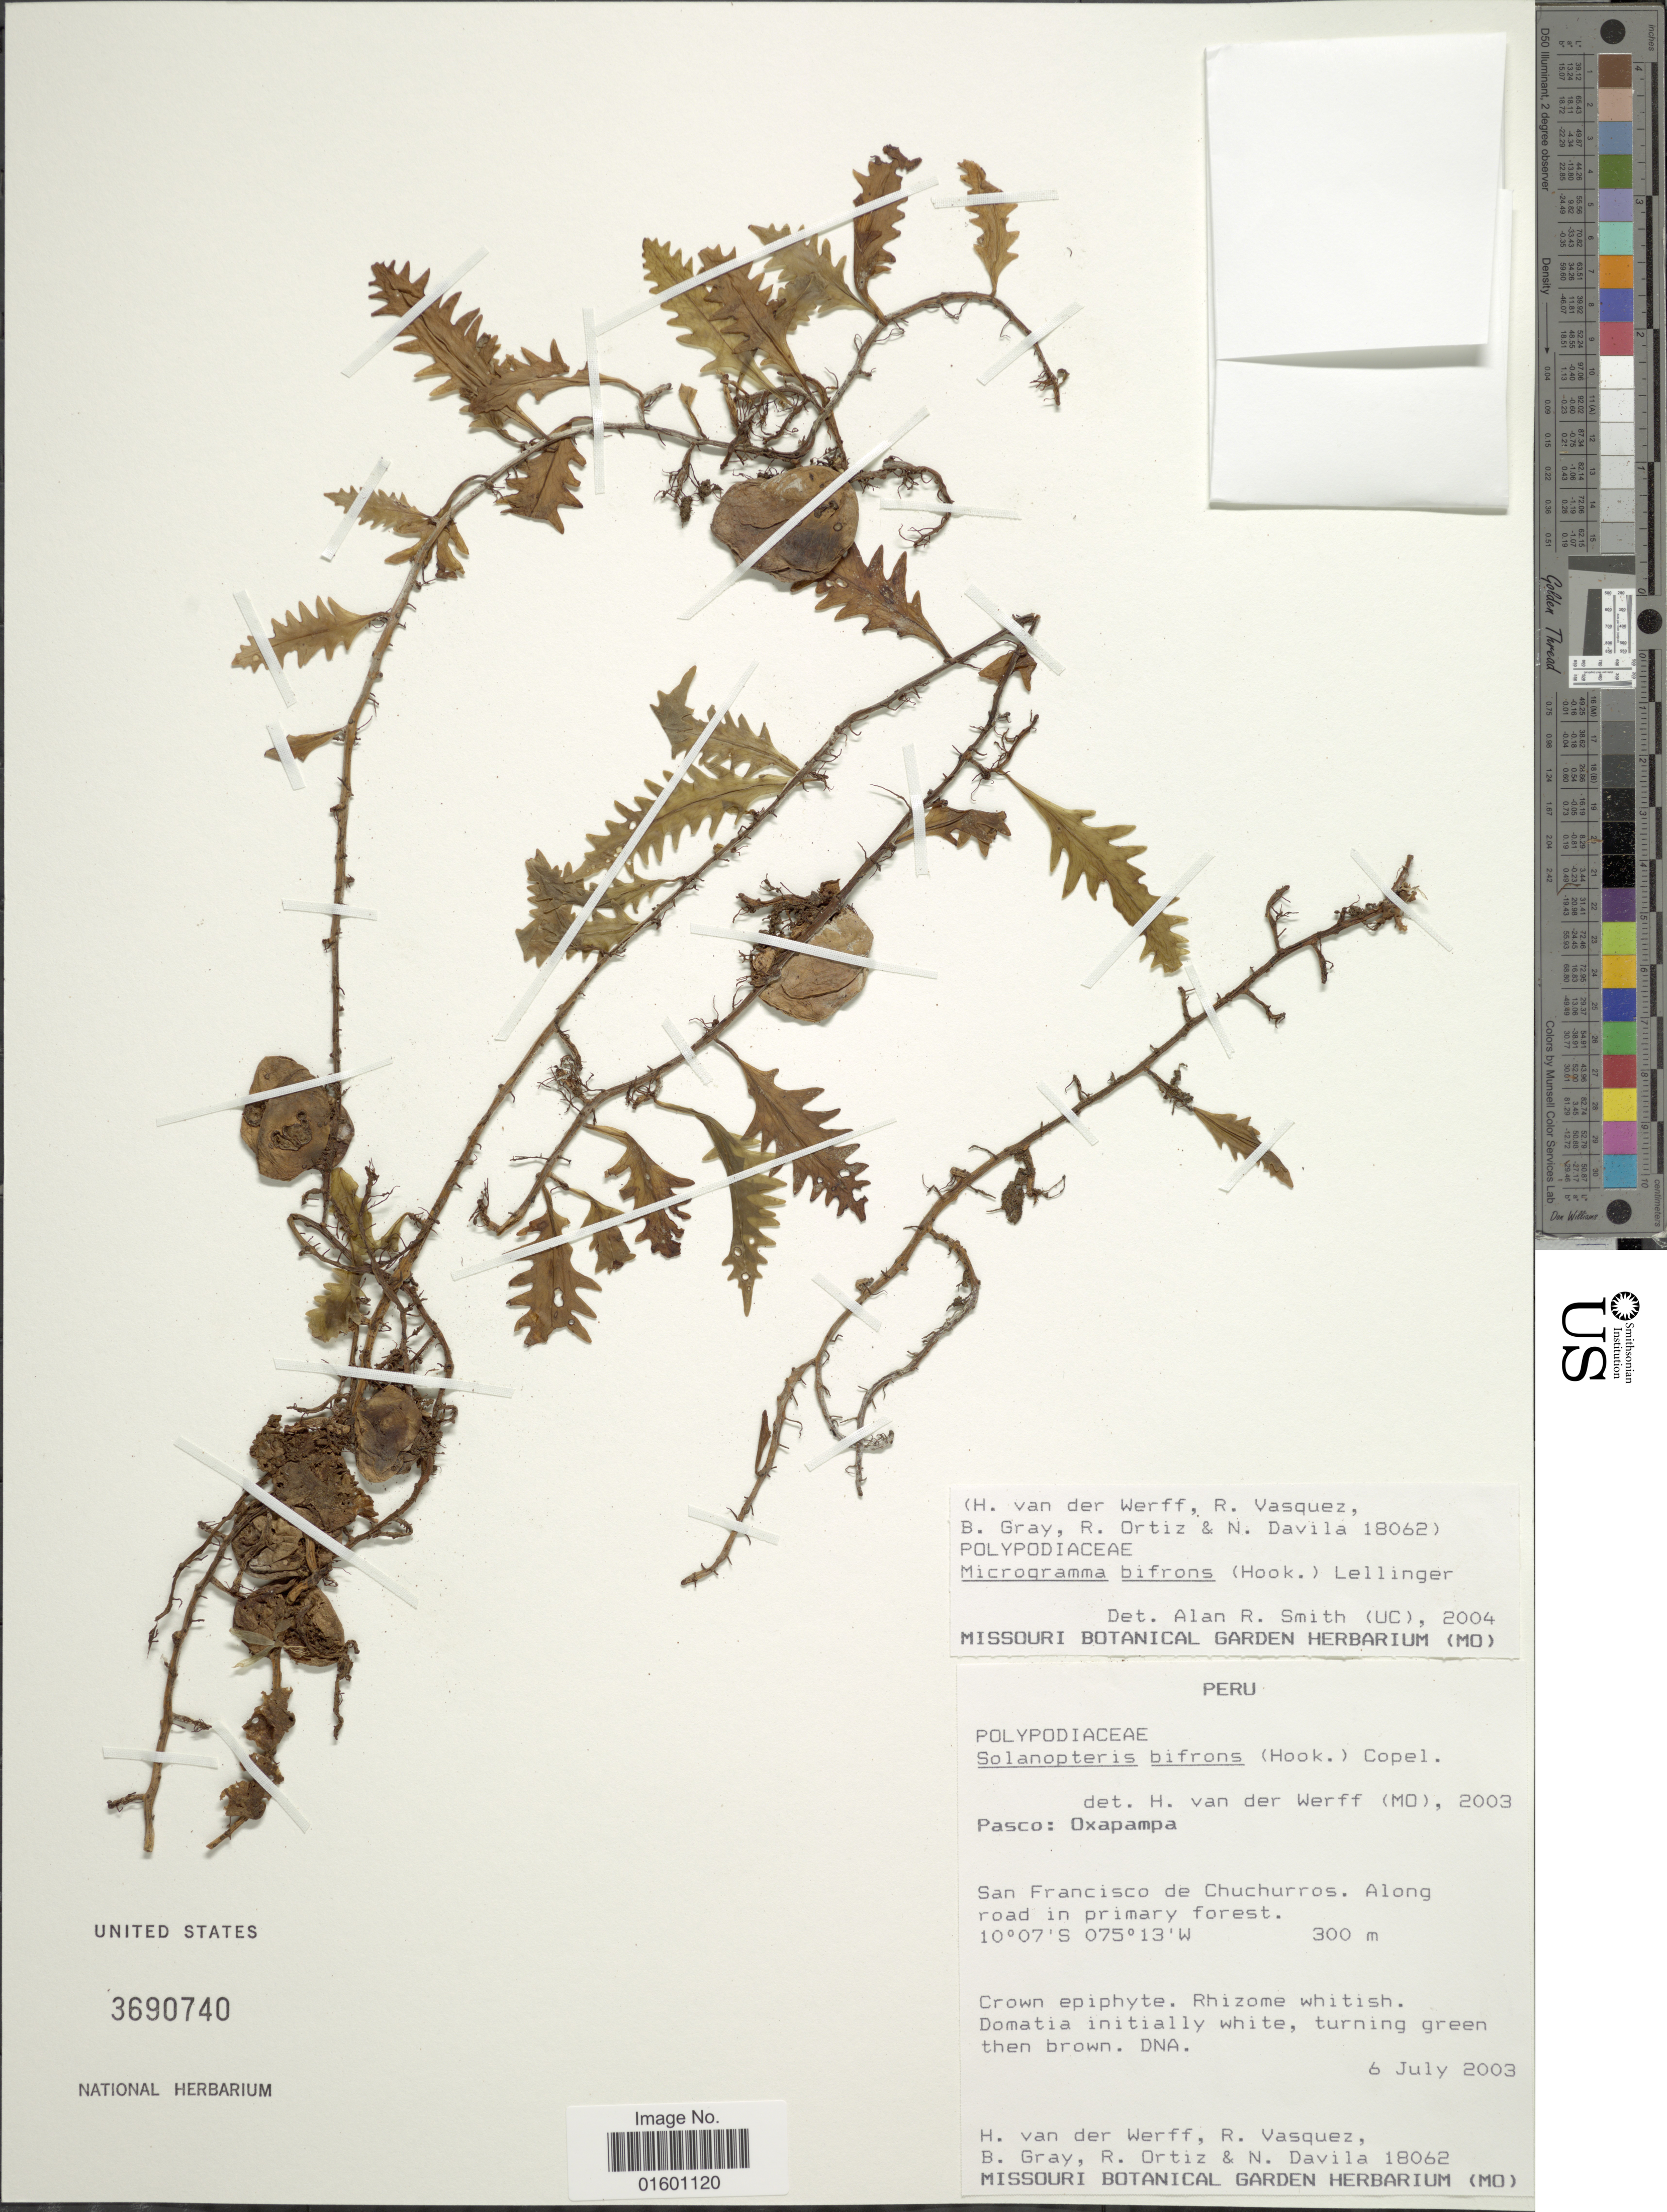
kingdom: Plantae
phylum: Tracheophyta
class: Polypodiopsida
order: Polypodiales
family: Polypodiaceae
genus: Microgramma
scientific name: Microgramma bifrons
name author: (Hook.) Lellinger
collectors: H. van der Werff, R. Vasquez, B. Gray, R. Ortíz & N. Dávila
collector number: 18062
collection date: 2003-07-06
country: Peru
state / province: Pasco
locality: Pasco: Oxapampa, San Francisco de Chchurros. Along road in primary forest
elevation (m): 300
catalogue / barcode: US 3690740